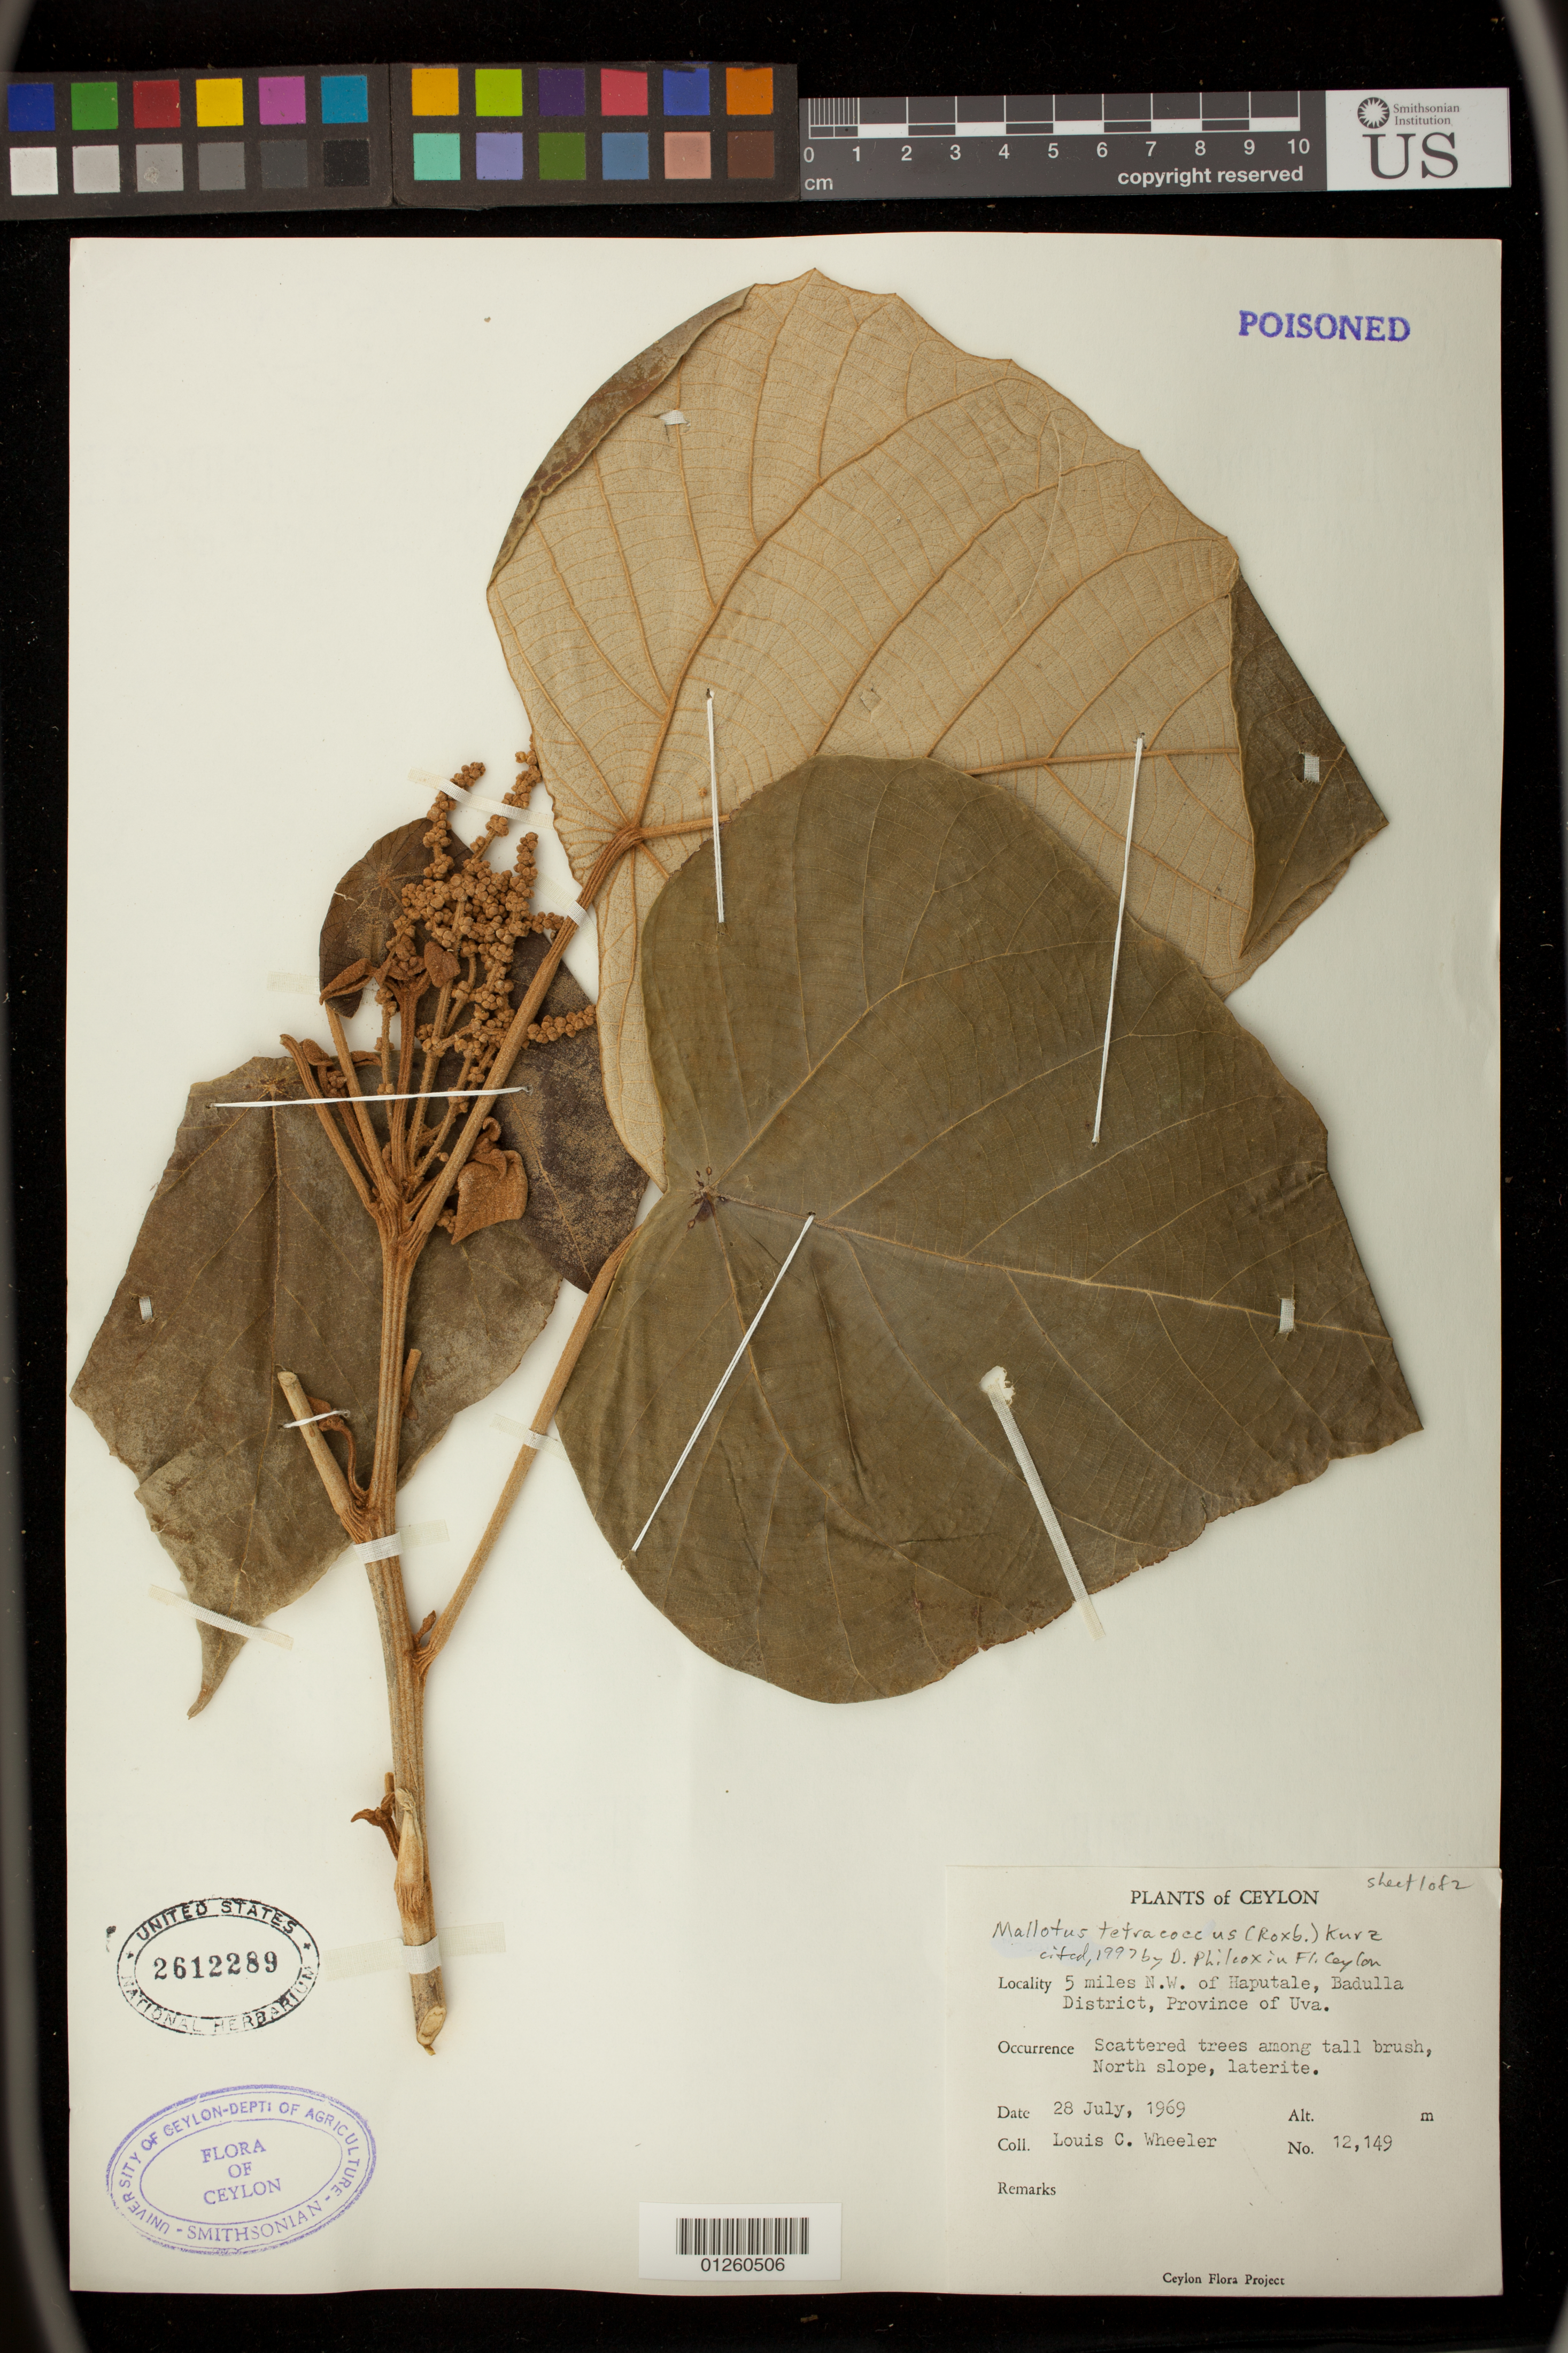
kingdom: Plantae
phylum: Tracheophyta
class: Magnoliopsida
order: Malpighiales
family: Euphorbiaceae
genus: Mallotus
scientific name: Mallotus tetracoccus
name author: (Roxb.) Kurz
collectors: L. C. Wheeler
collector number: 12,149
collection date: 1969-07-28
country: Sri Lanka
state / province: Uva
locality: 5 miles N.W. of Haputale, Badulla District, scattered trees among tall brush, North slope, laterite.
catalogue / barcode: US 2612289